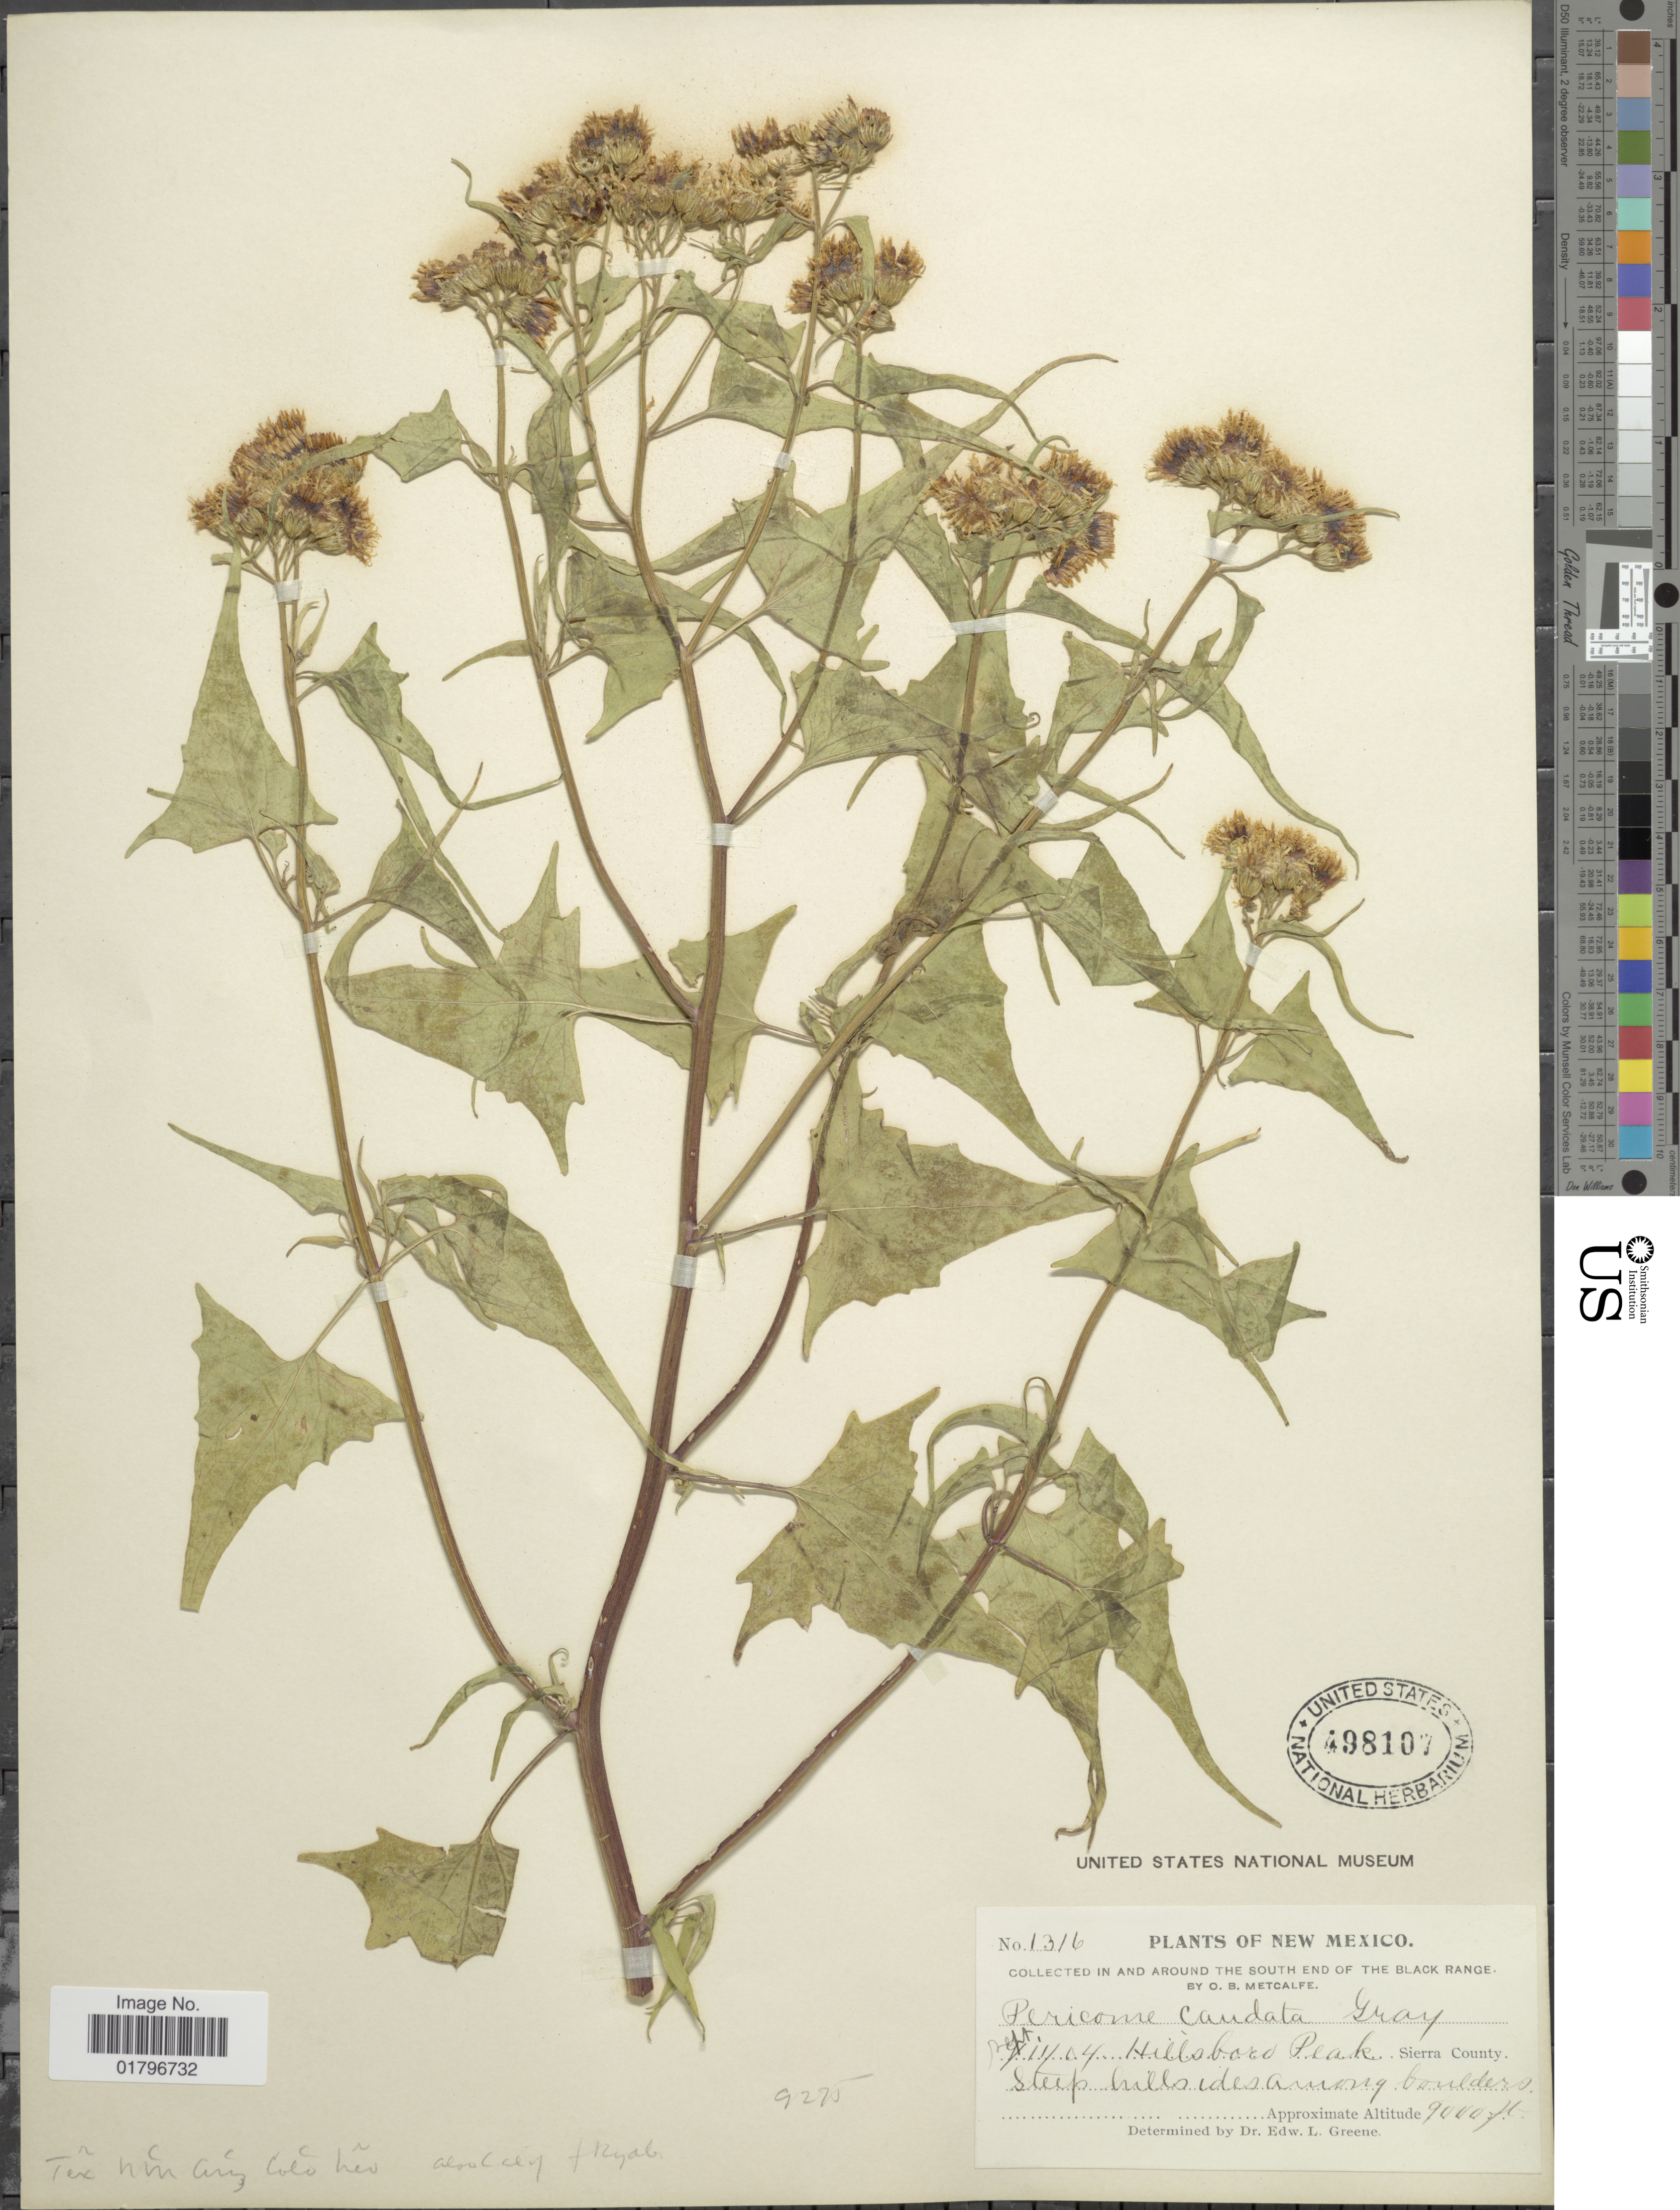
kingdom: Plantae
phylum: Tracheophyta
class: Magnoliopsida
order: Asterales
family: Asteraceae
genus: Pericome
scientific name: Pericome caudata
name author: A. Gray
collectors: O. B. Metcalfe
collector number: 1316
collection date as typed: Transcribed d/m/y: 11/9/4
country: United States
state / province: New Mexico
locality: In and around the South End of the Black Range. Hillsboro Peak, Sierra County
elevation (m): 2743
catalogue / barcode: US 498107